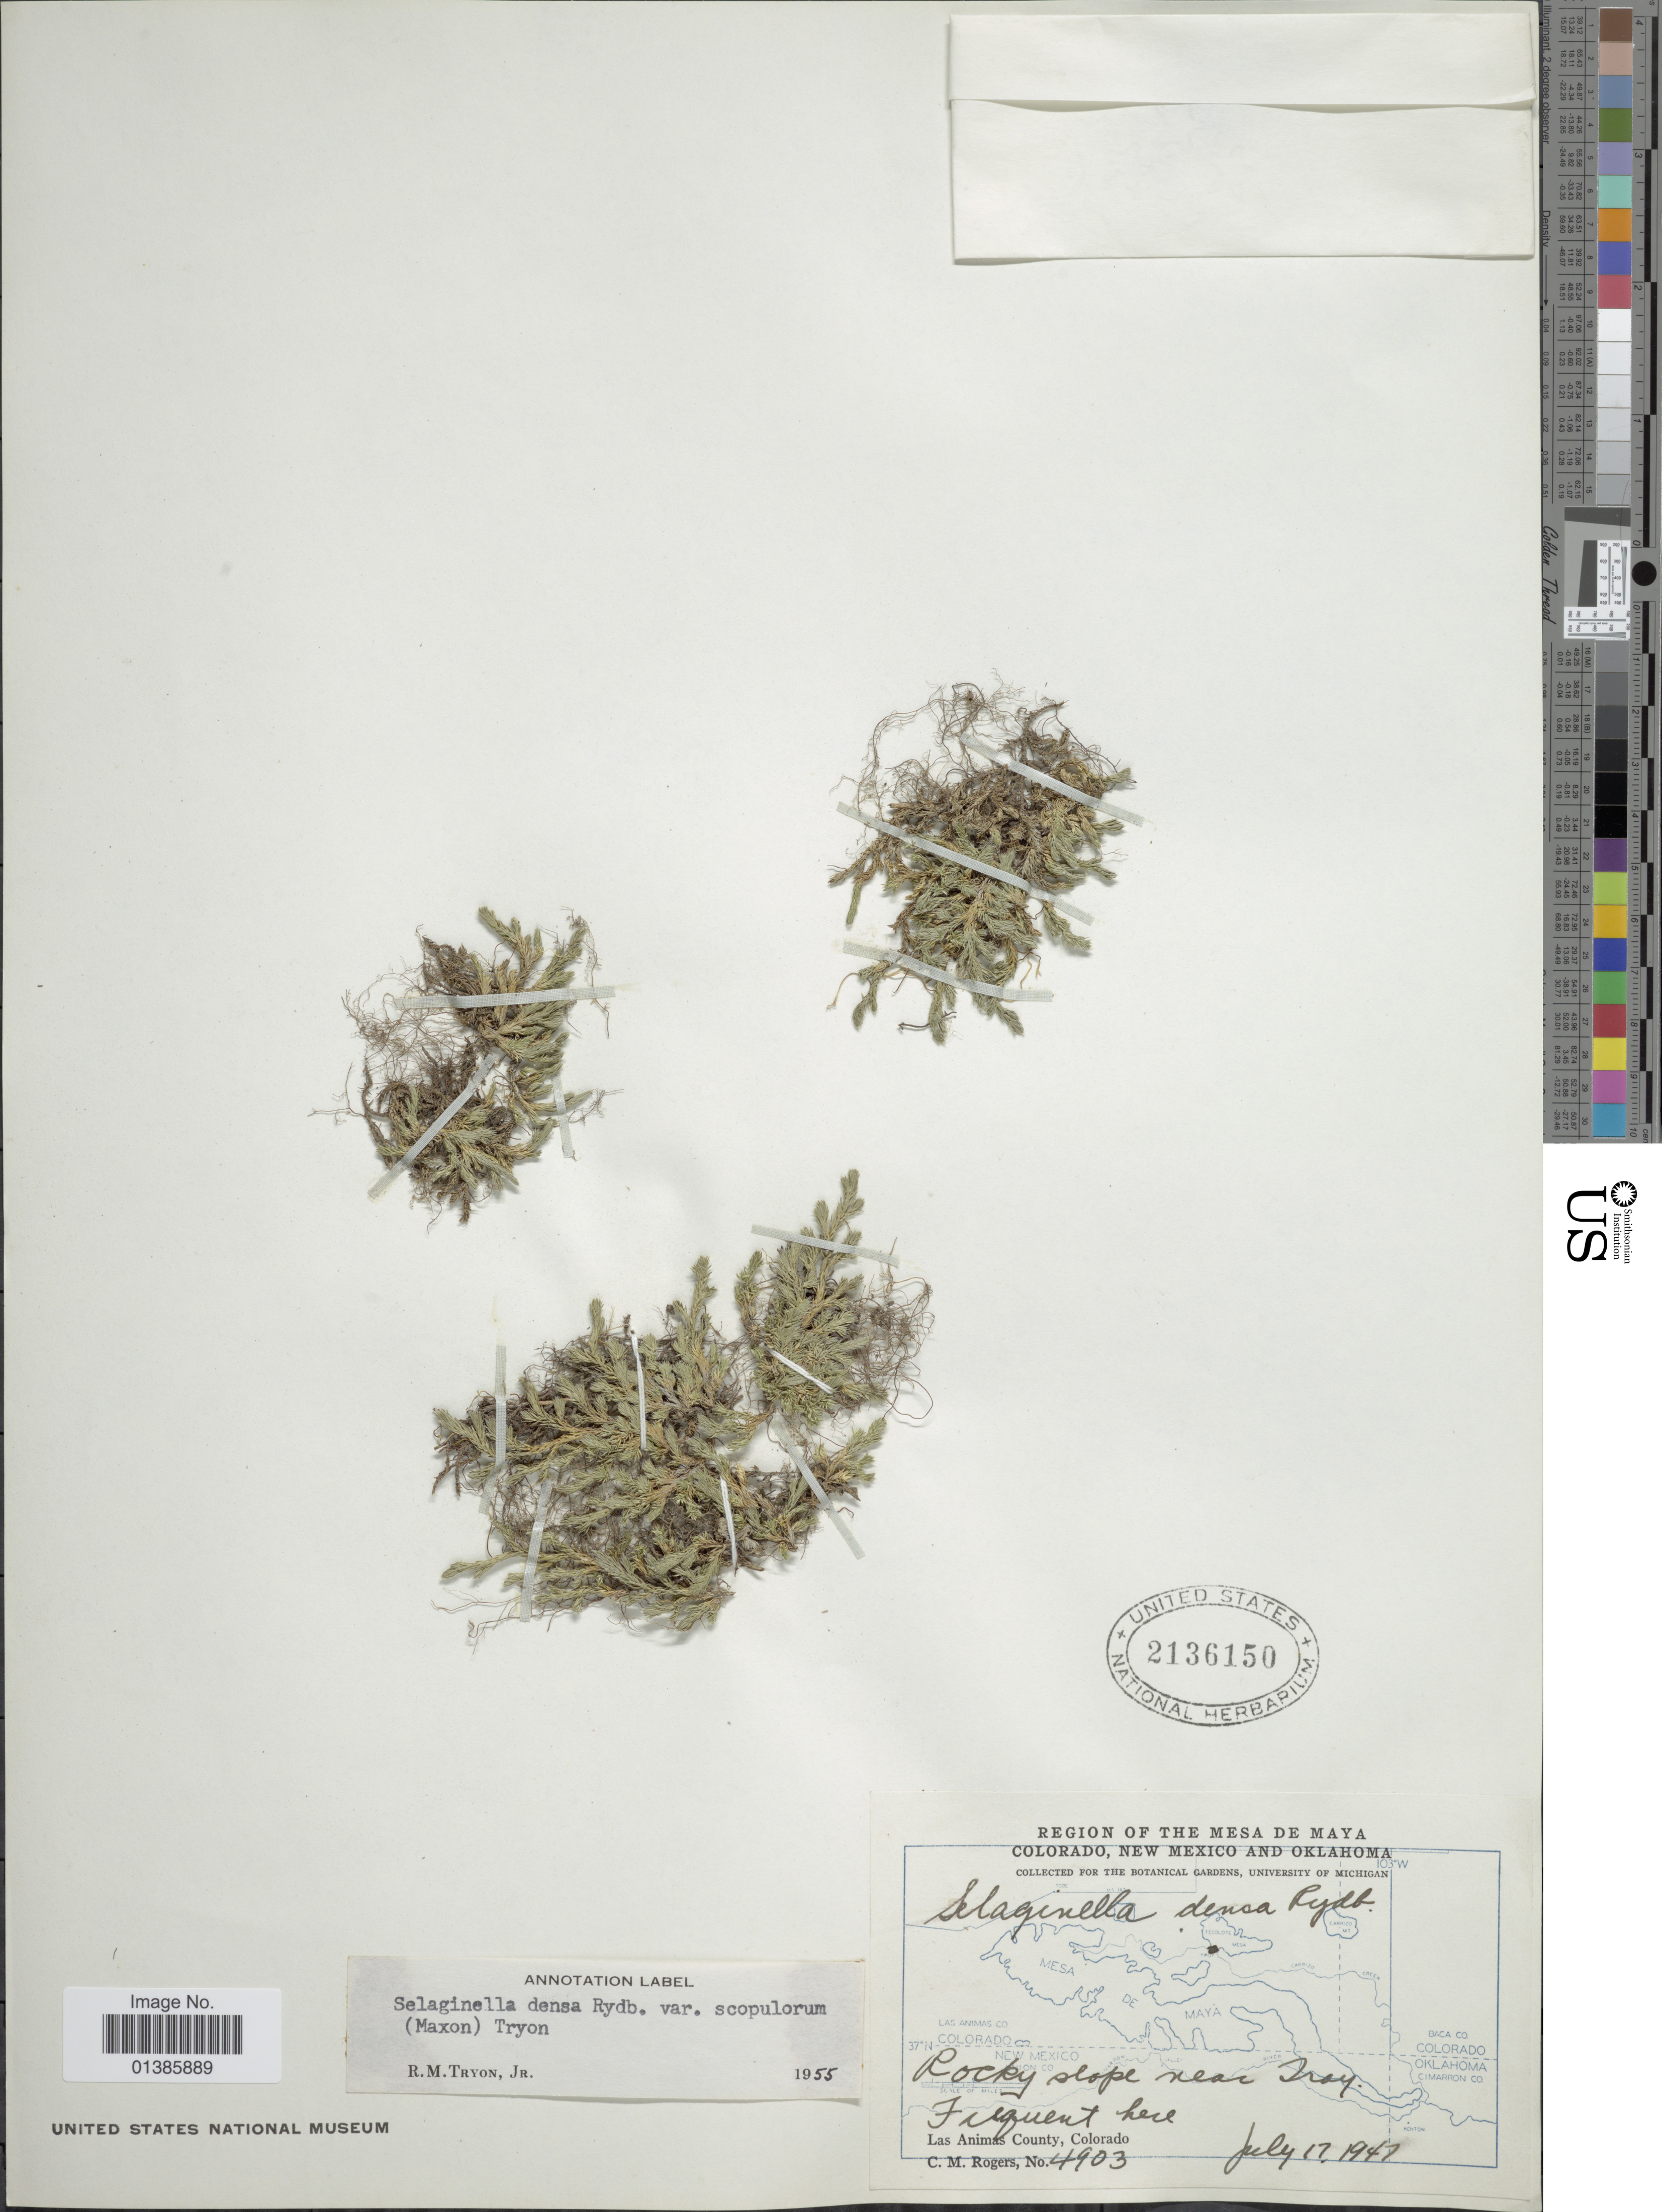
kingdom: Plantae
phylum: Tracheophyta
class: Lycopodiopsida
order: Selaginellales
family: Selaginellaceae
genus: Selaginella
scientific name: Selaginella densa var. scopulorum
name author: (Maxon) R.M. Tryon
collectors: C. M. Rogers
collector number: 4903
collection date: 1947-07-17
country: United States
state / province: Colorado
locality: Region of the Mesa de Maya, New Mexico and Oklahoma. Rocky slope near Iray. Las Animas County.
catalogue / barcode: US 2136150